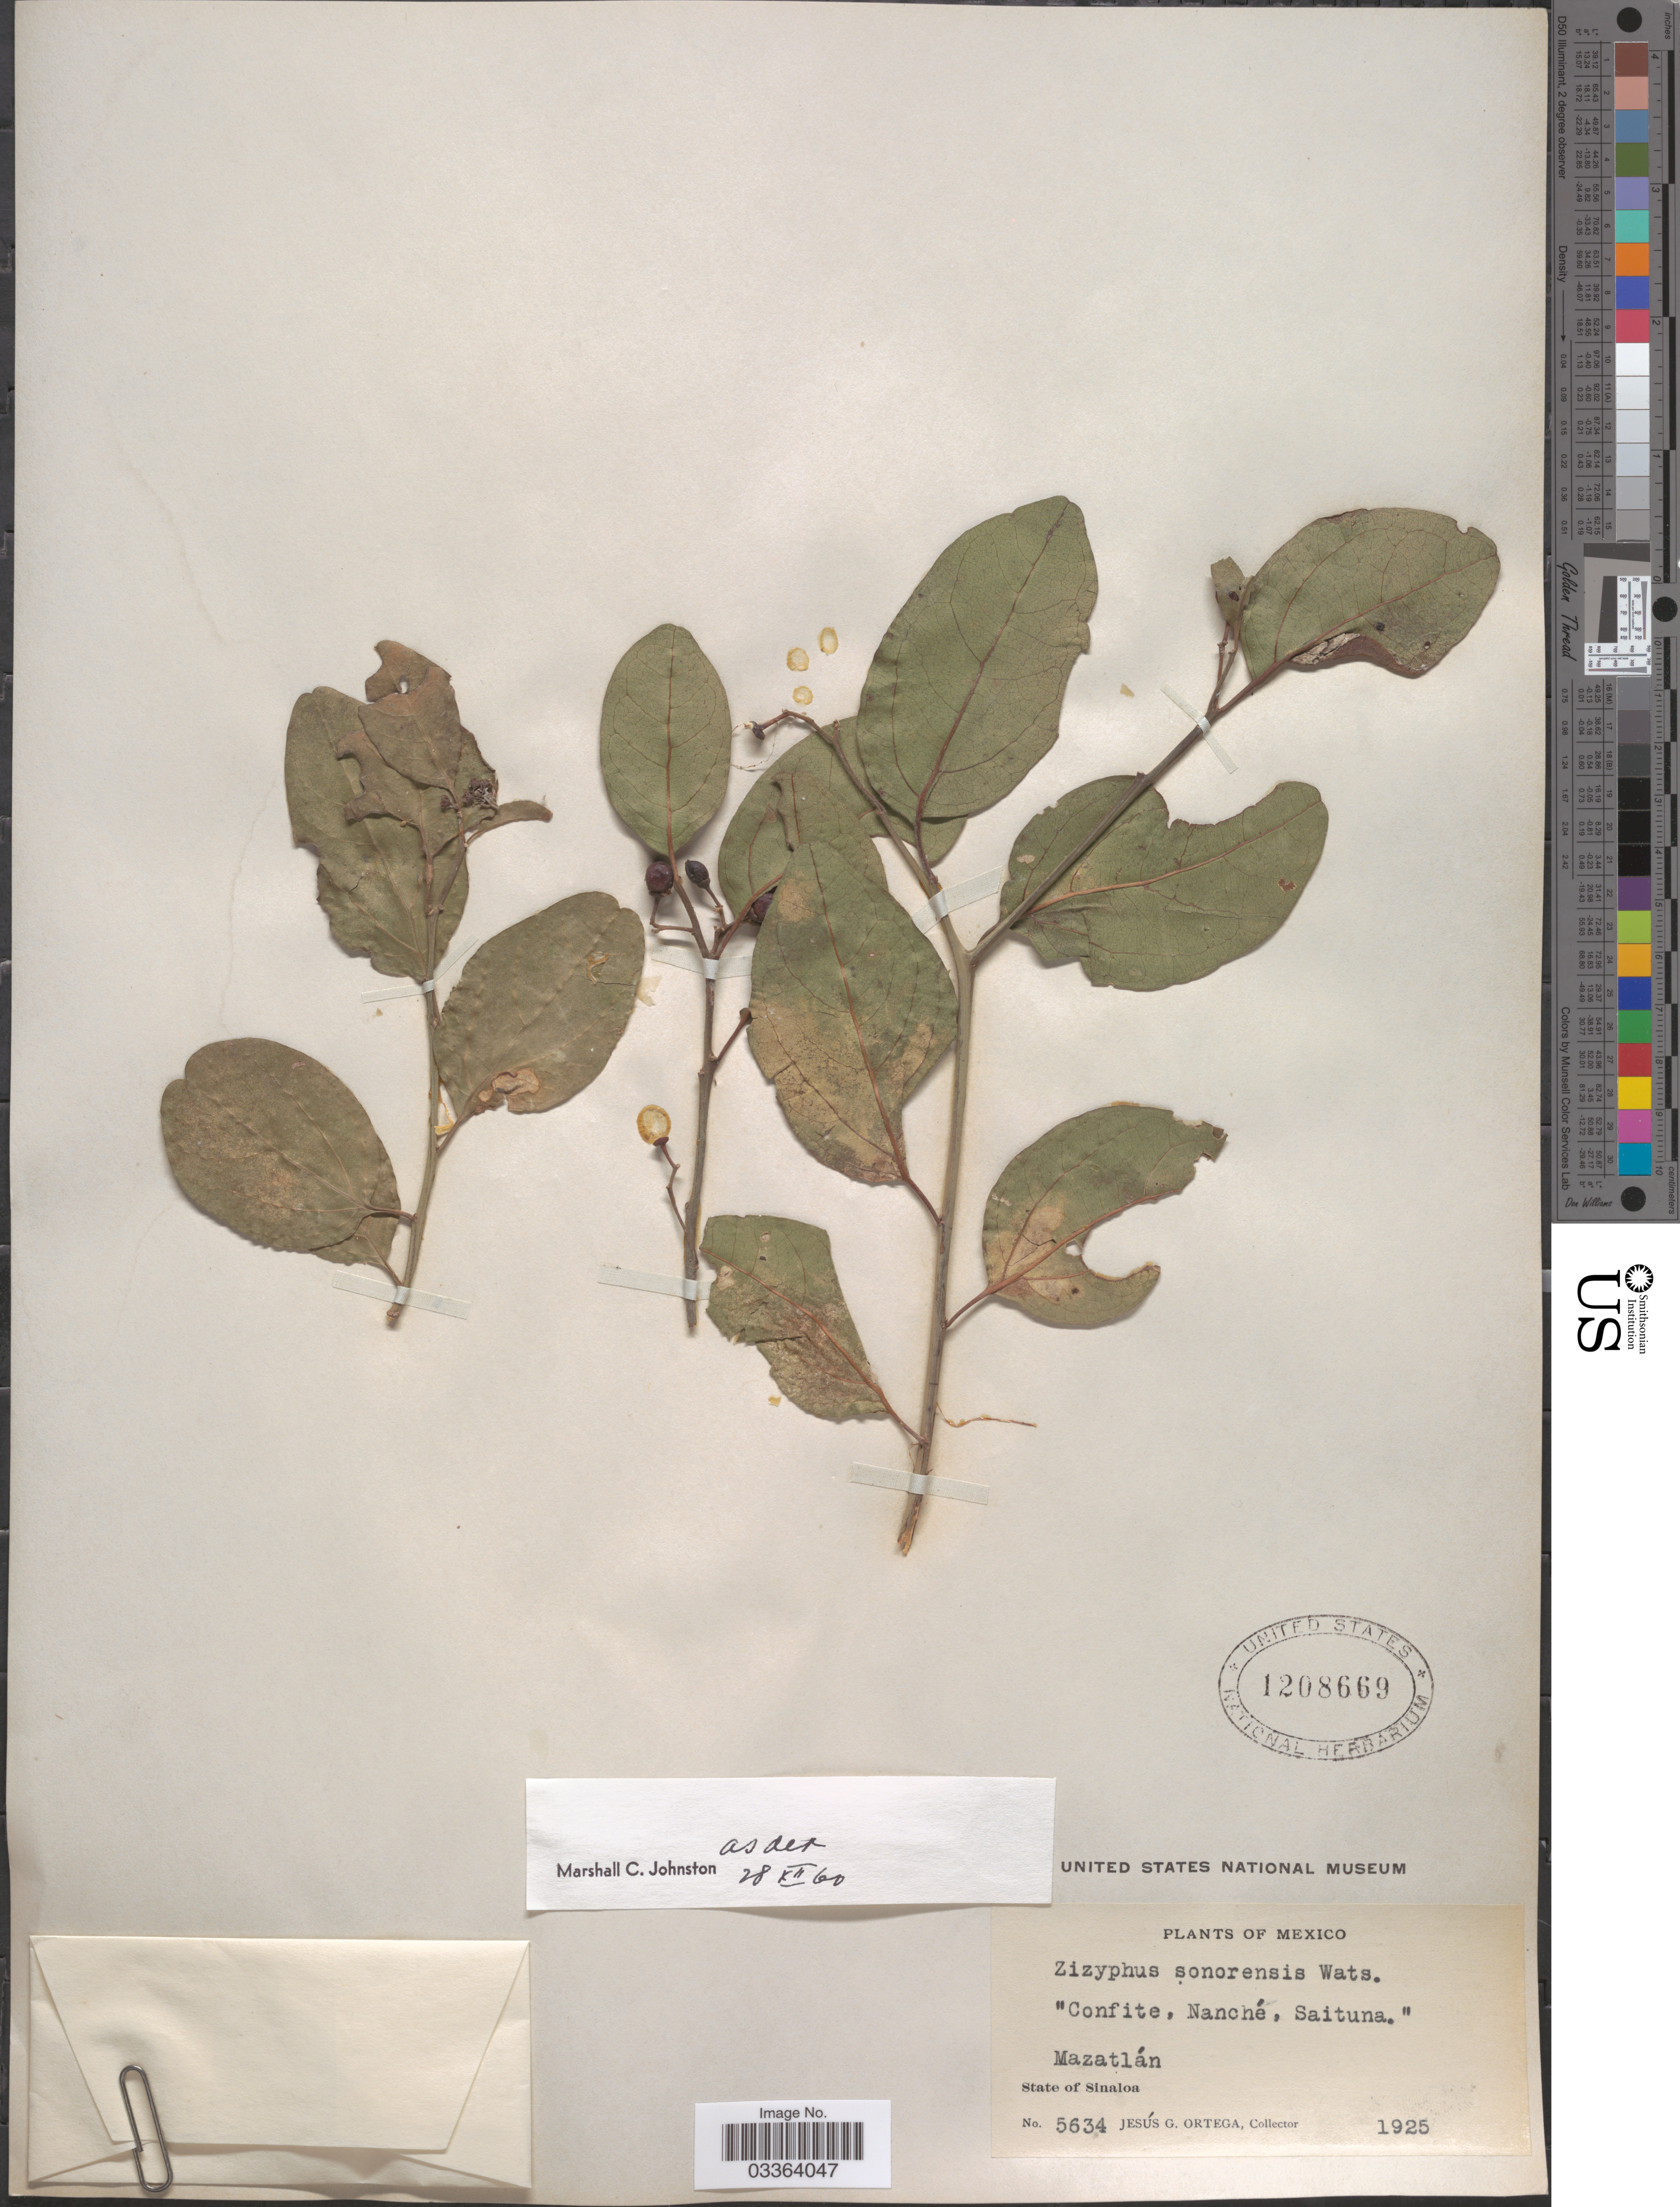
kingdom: Plantae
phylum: Tracheophyta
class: Magnoliopsida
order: Rosales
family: Rhamnaceae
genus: Sarcomphalus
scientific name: Sarcomphalus amole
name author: (Sessé & Moc.) Hauenschild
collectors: J. Ortega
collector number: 5634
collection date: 1925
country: Mexico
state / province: Sinaloa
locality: Mazatlán.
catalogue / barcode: US 1208669